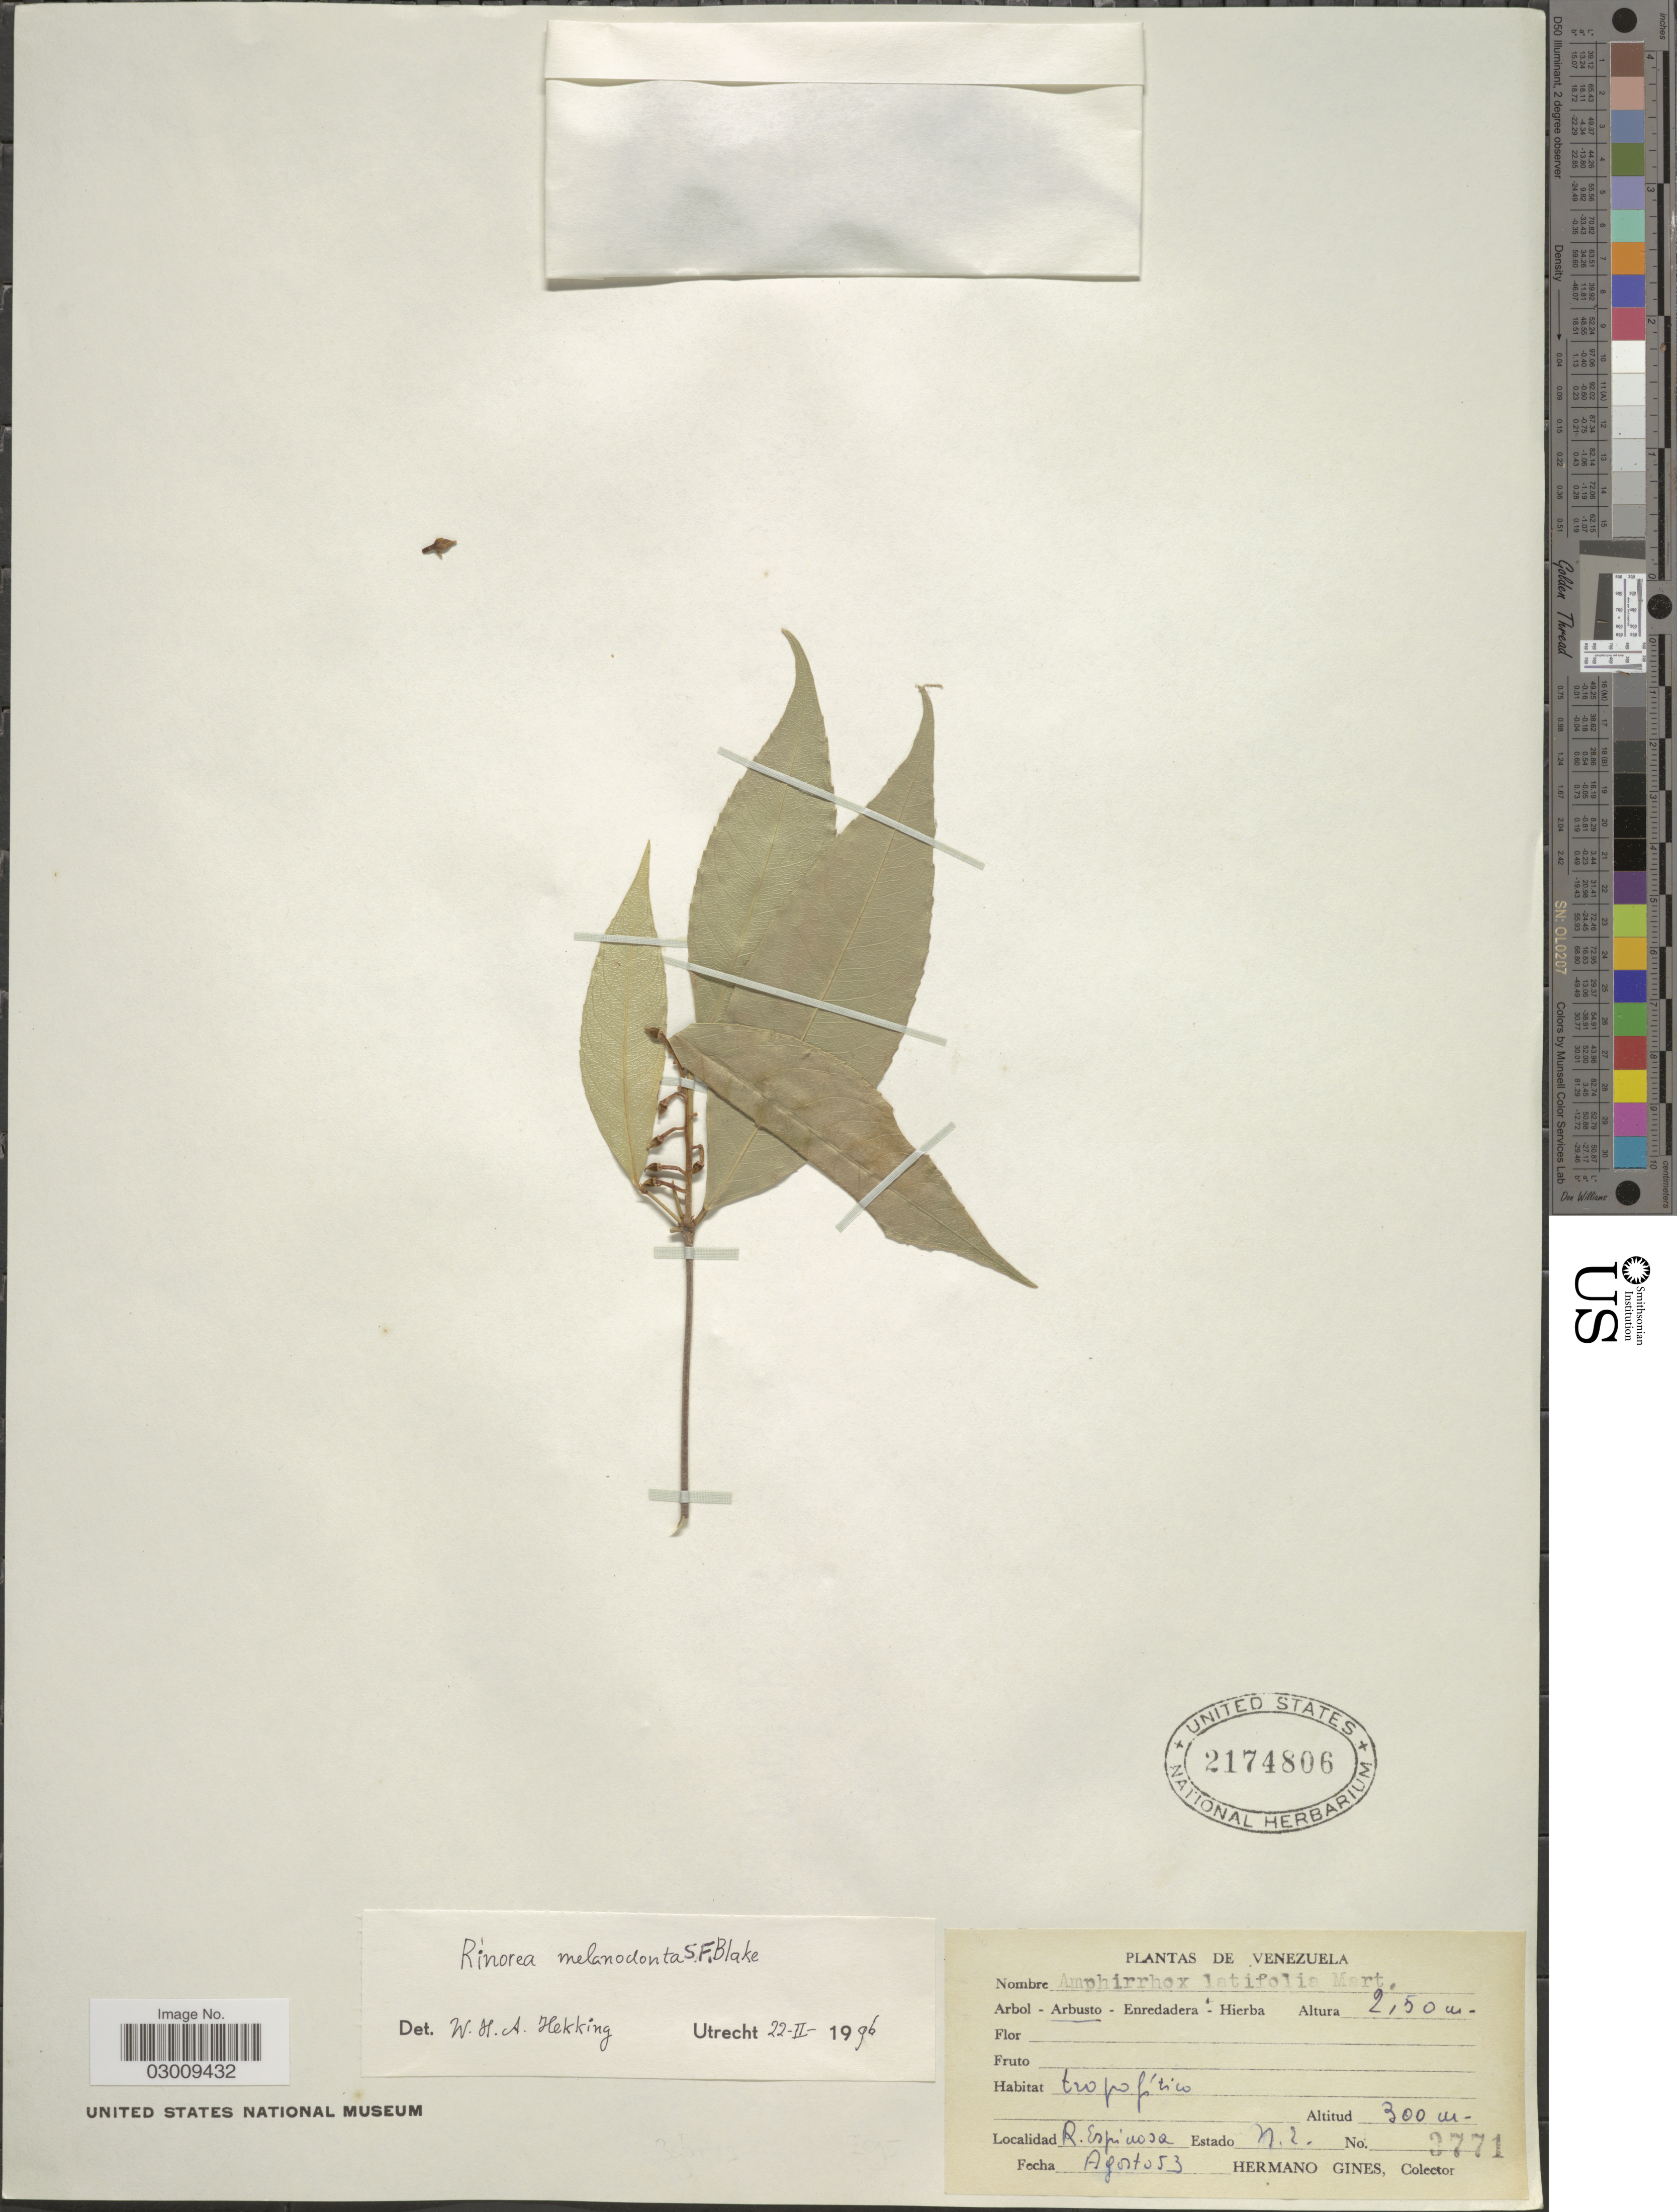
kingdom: Plantae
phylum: Tracheophyta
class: Magnoliopsida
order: Malpighiales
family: Violaceae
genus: Rinorea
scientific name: Rinorea melanodonta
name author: S.F. Blake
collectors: Bro. Gines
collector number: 3771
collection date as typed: Transcribed d/m/y: /8/53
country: Venezuela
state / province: Nueva Esparta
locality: R. Espinosa. Estado N.E.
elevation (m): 300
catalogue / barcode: US 2174806